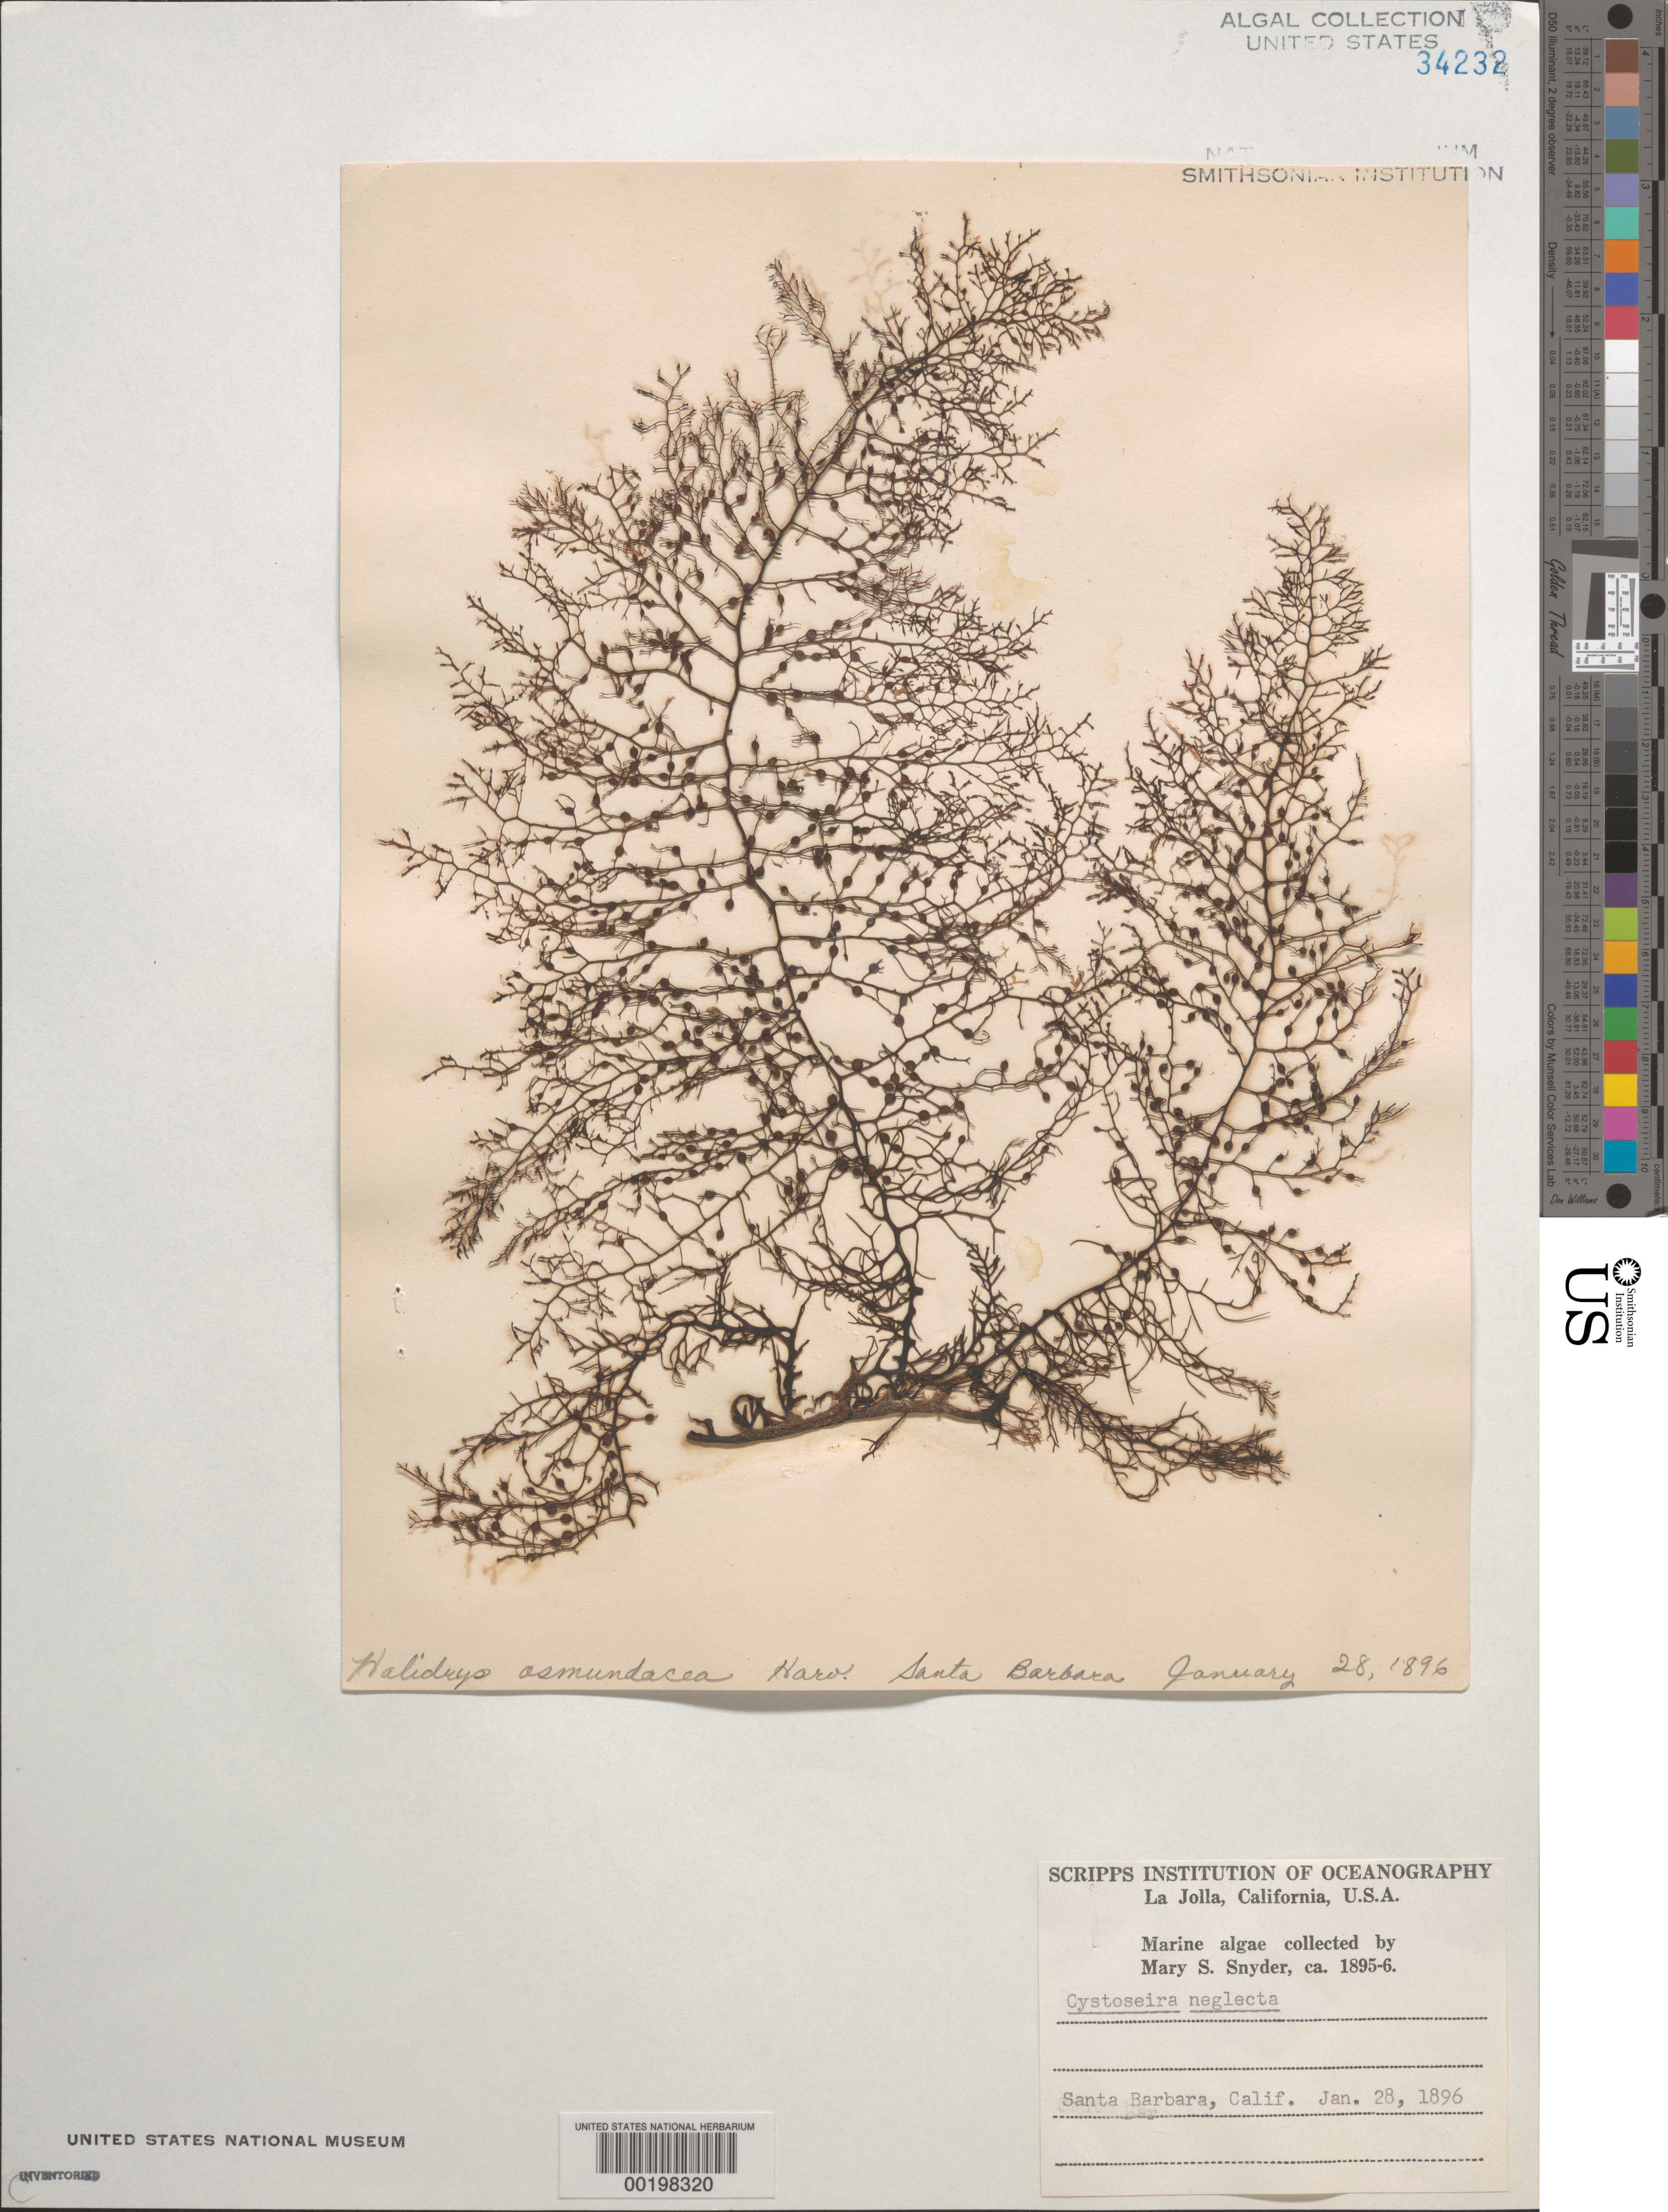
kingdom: Chromista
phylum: Ochrophyta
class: Phaeophyceae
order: Fucales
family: Sargassaceae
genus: Cystoseira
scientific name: Cystoseira neglecta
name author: Setch. & N.L. Gardner in N.L. Gardner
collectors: M. Snyder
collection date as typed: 28 Jan 1896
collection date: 1896-01-28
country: United States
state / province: California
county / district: Santa Barbara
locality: Santa Barbara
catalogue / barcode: US 34232